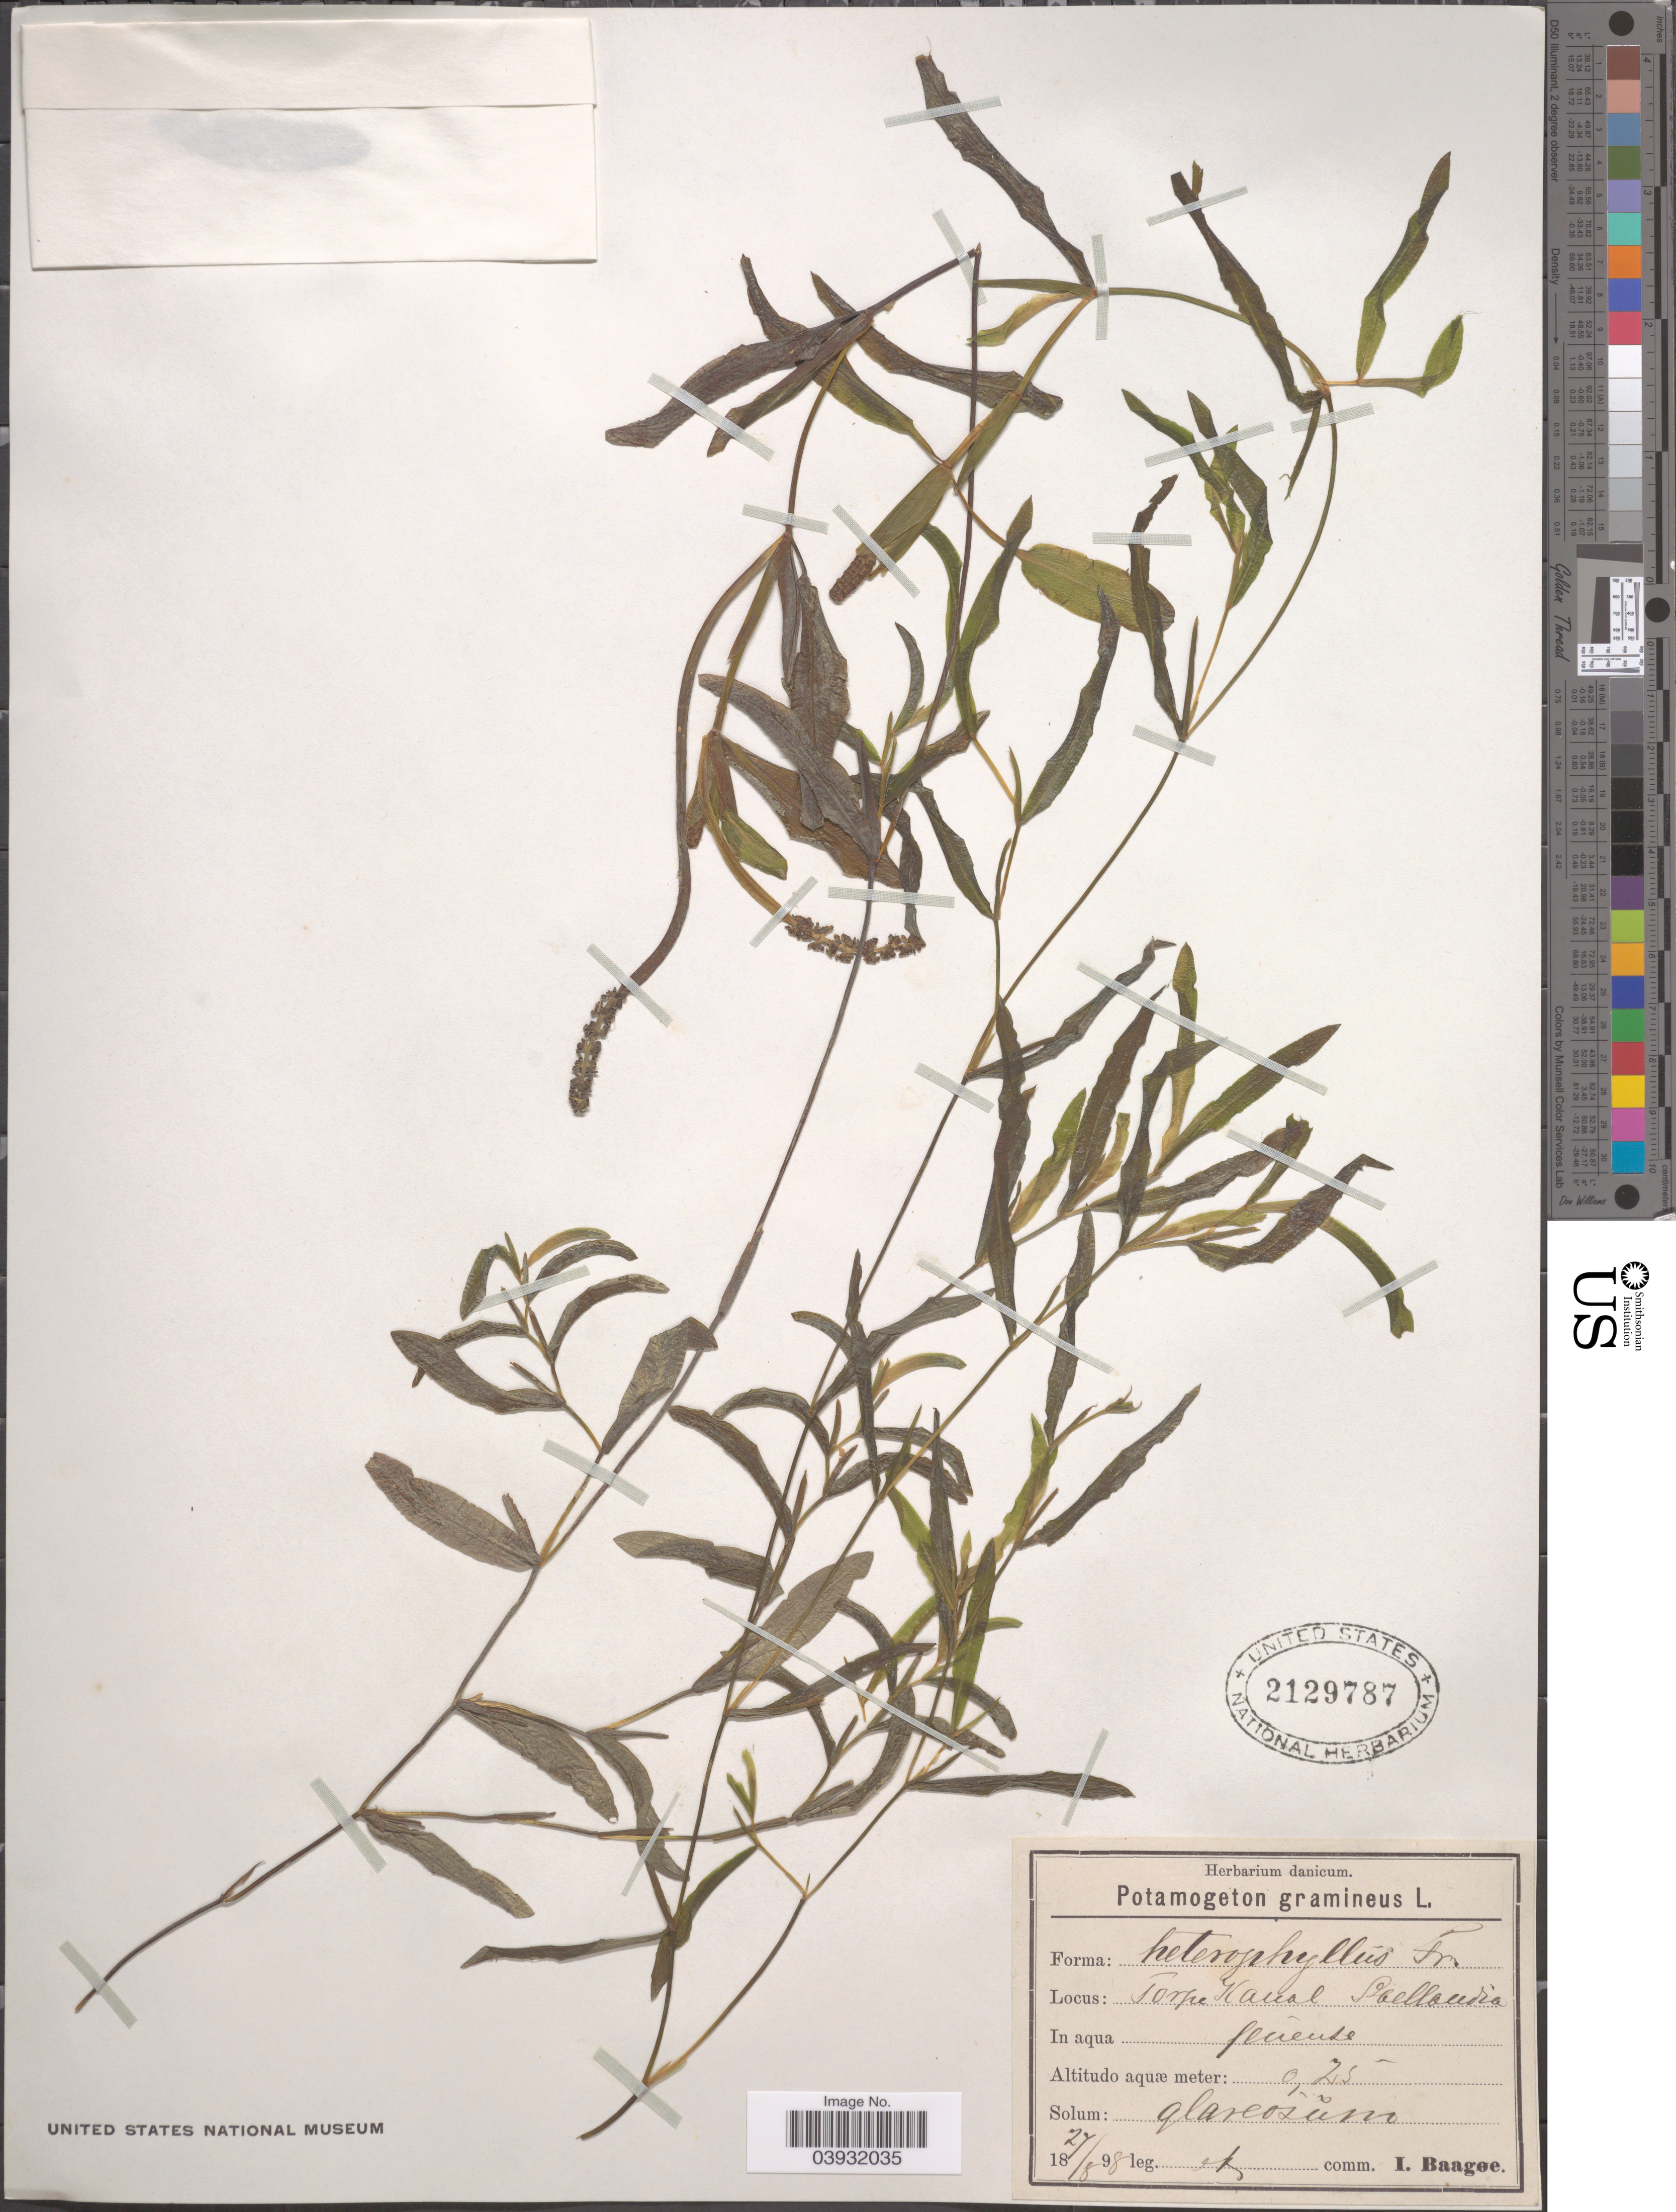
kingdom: Plantae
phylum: Tracheophyta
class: Liliopsida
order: Alismatales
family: Potamogetonaceae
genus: Potamogeton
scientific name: Potamogeton gramineus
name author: L.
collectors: I. Baagøe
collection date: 1897-08-27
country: Denmark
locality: Torpe Kanal Saellandia.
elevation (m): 0.25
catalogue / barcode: US 2129787